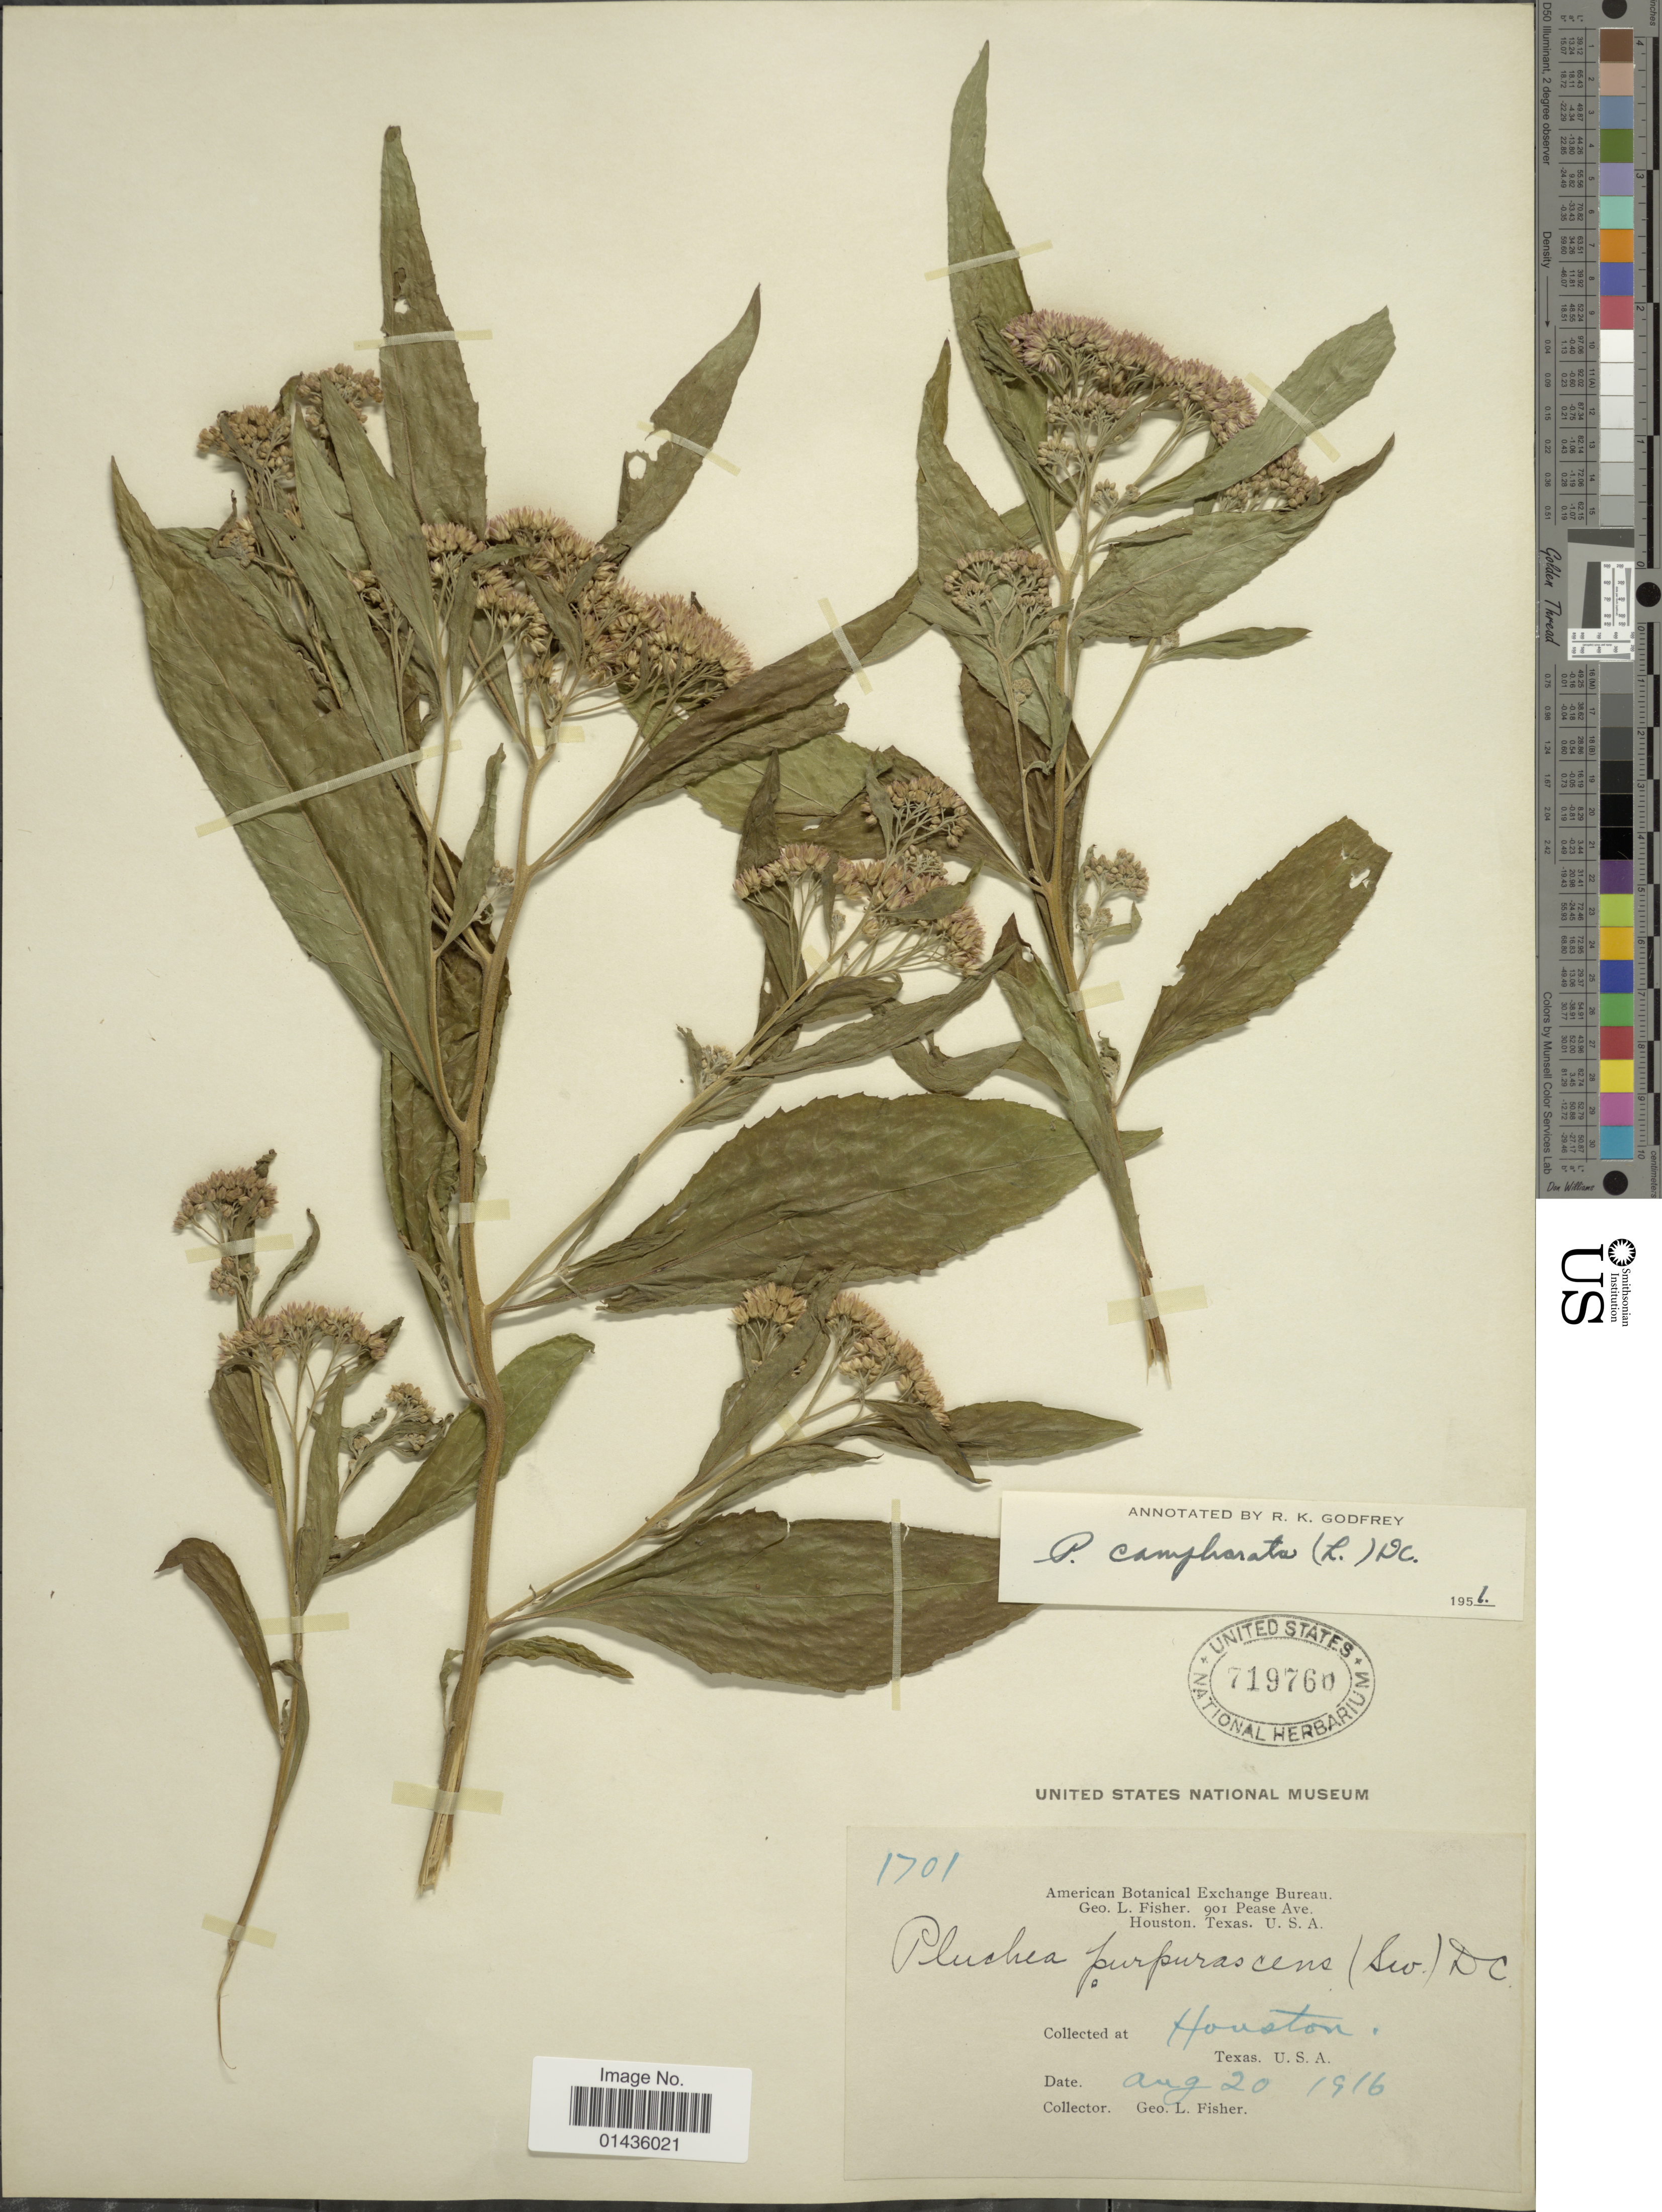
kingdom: Plantae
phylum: Tracheophyta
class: Magnoliopsida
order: Asterales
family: Asteraceae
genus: Pluchea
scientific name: Pluchea camphorata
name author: (L.) DC.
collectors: G. L. Fisher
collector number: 1701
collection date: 1916-08-20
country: United States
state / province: Texas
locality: Houston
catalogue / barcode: US 719760